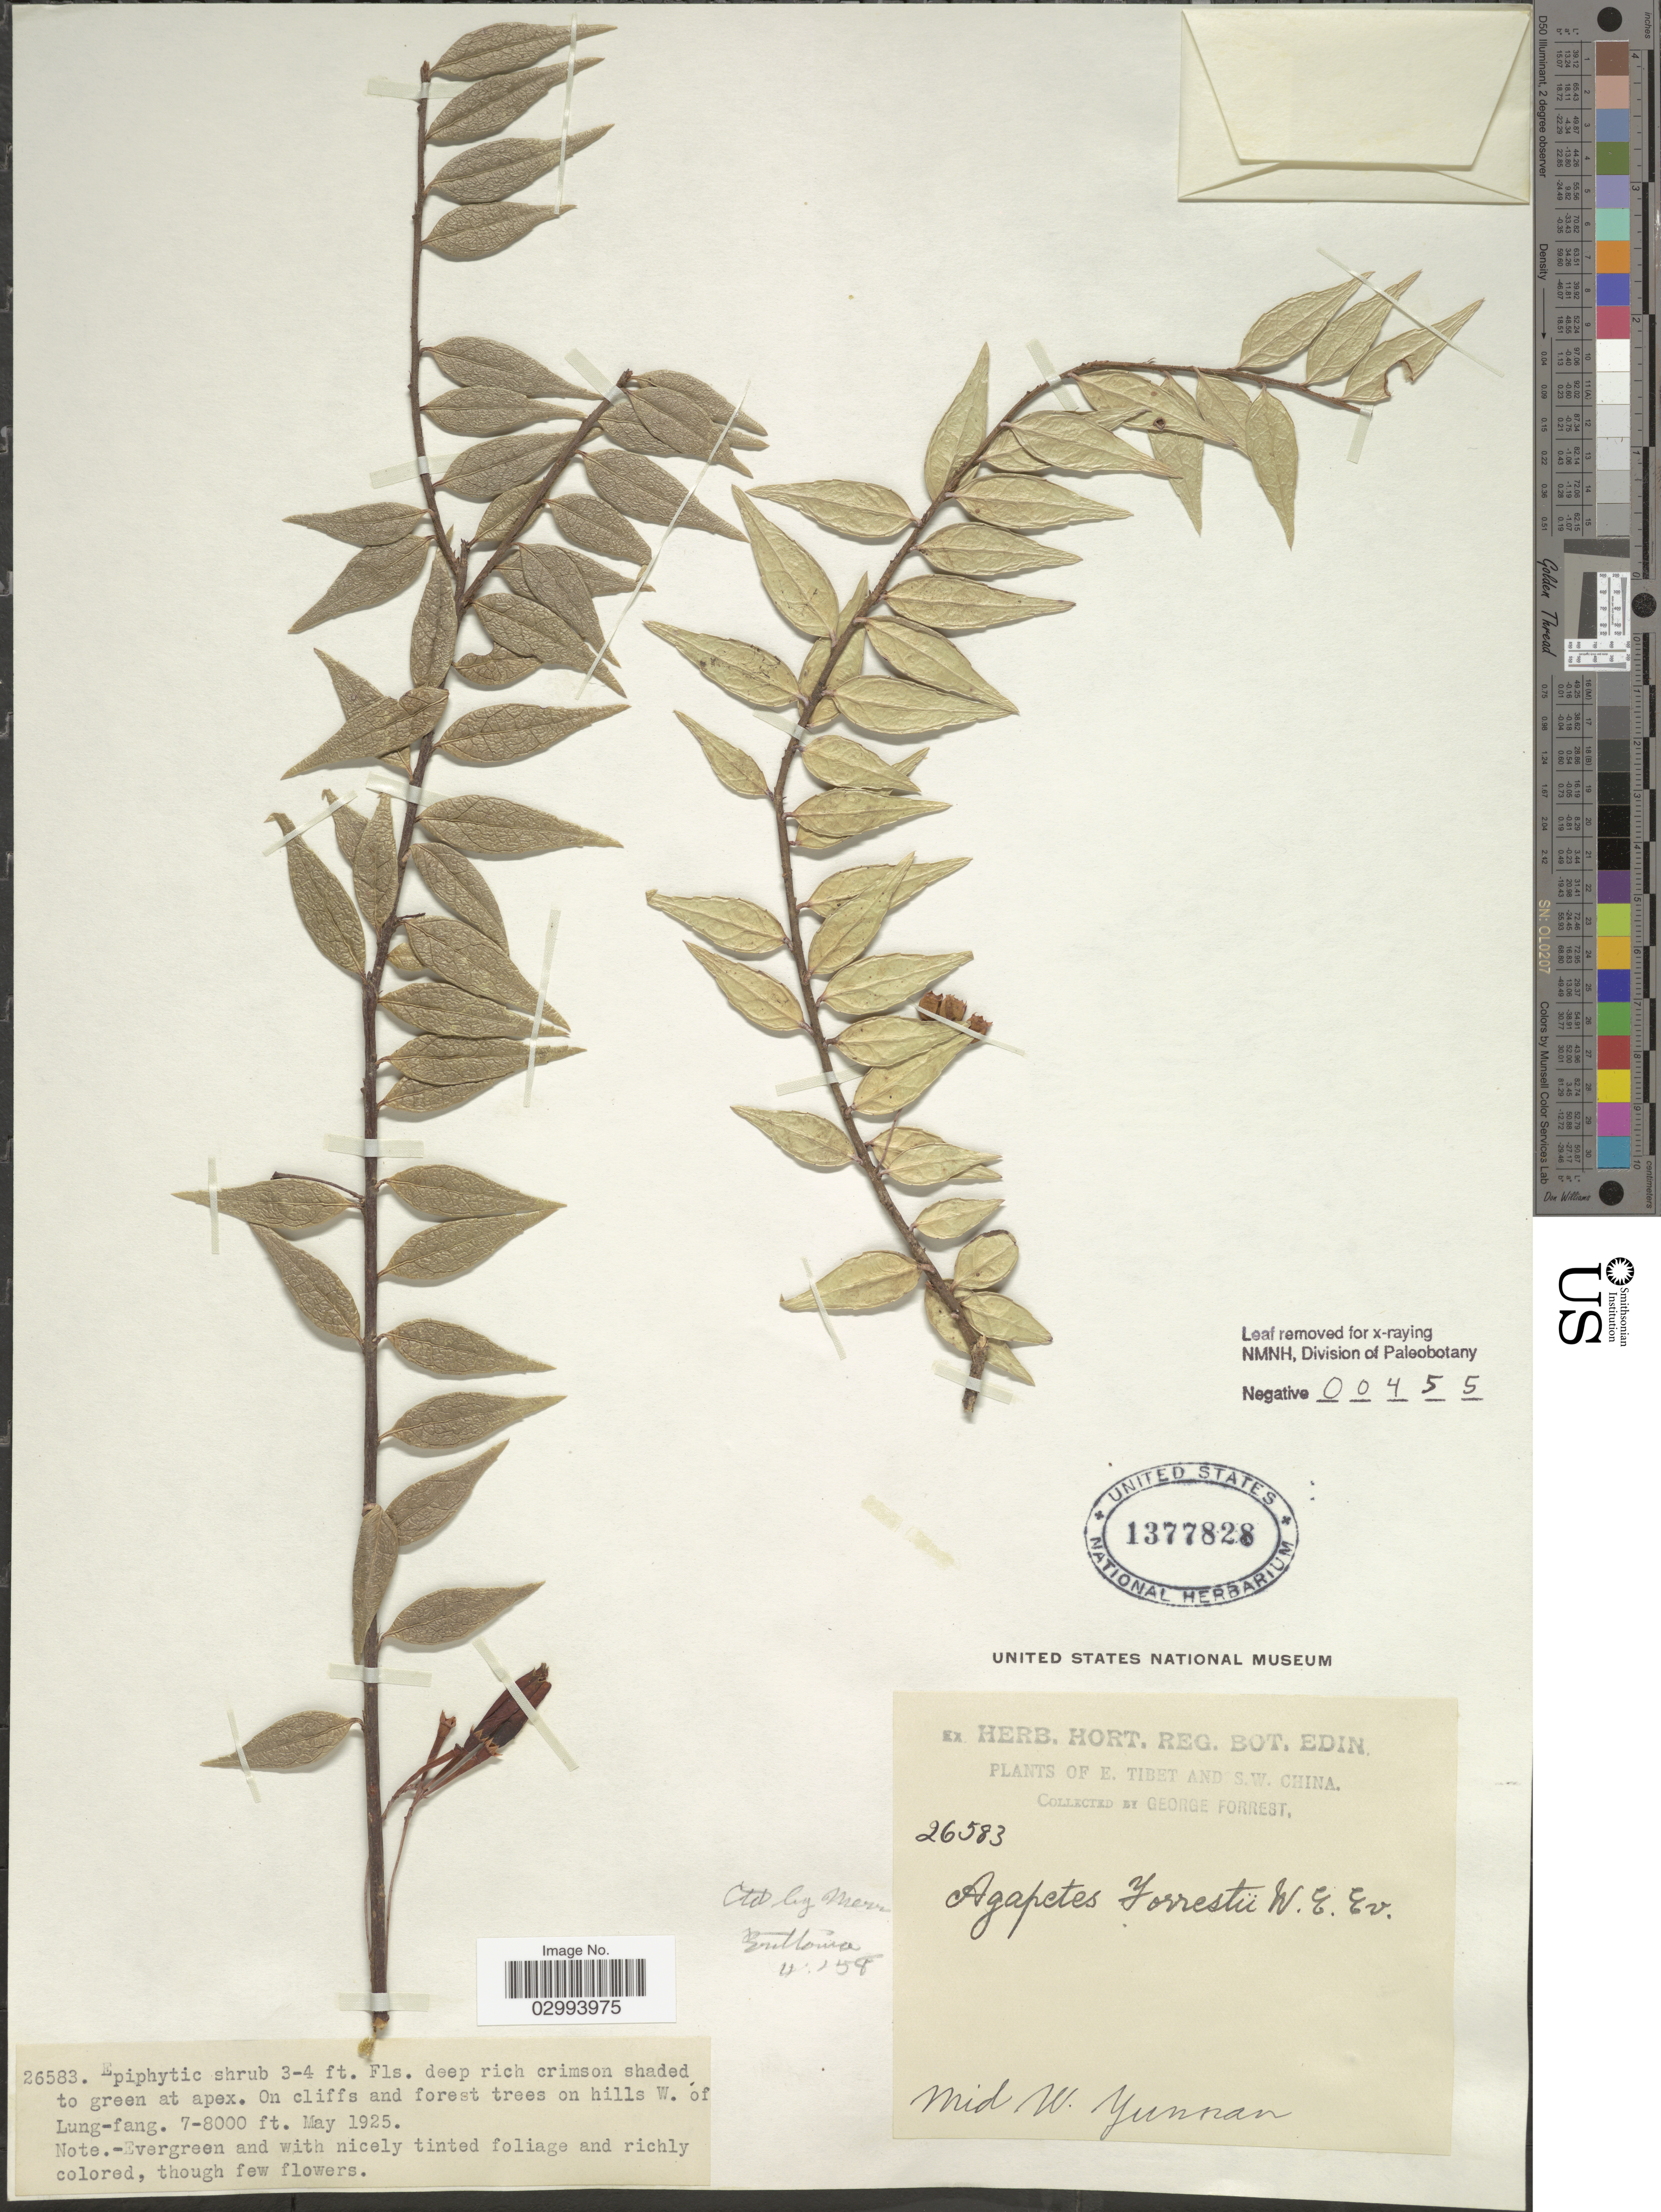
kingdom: Plantae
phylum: Tracheophyta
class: Magnoliopsida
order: Ericales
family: Ericaceae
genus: Agapetes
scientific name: Agapetes forrestii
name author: W.E. Evans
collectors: G. Forrest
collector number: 26583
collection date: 1925-05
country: China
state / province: Yunnan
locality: E. Tibet and S. W. China. Mid. W. Yunnan. On cilffs and forest trees on hills W. of Lung-fang.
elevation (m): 2134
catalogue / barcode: US 1377828